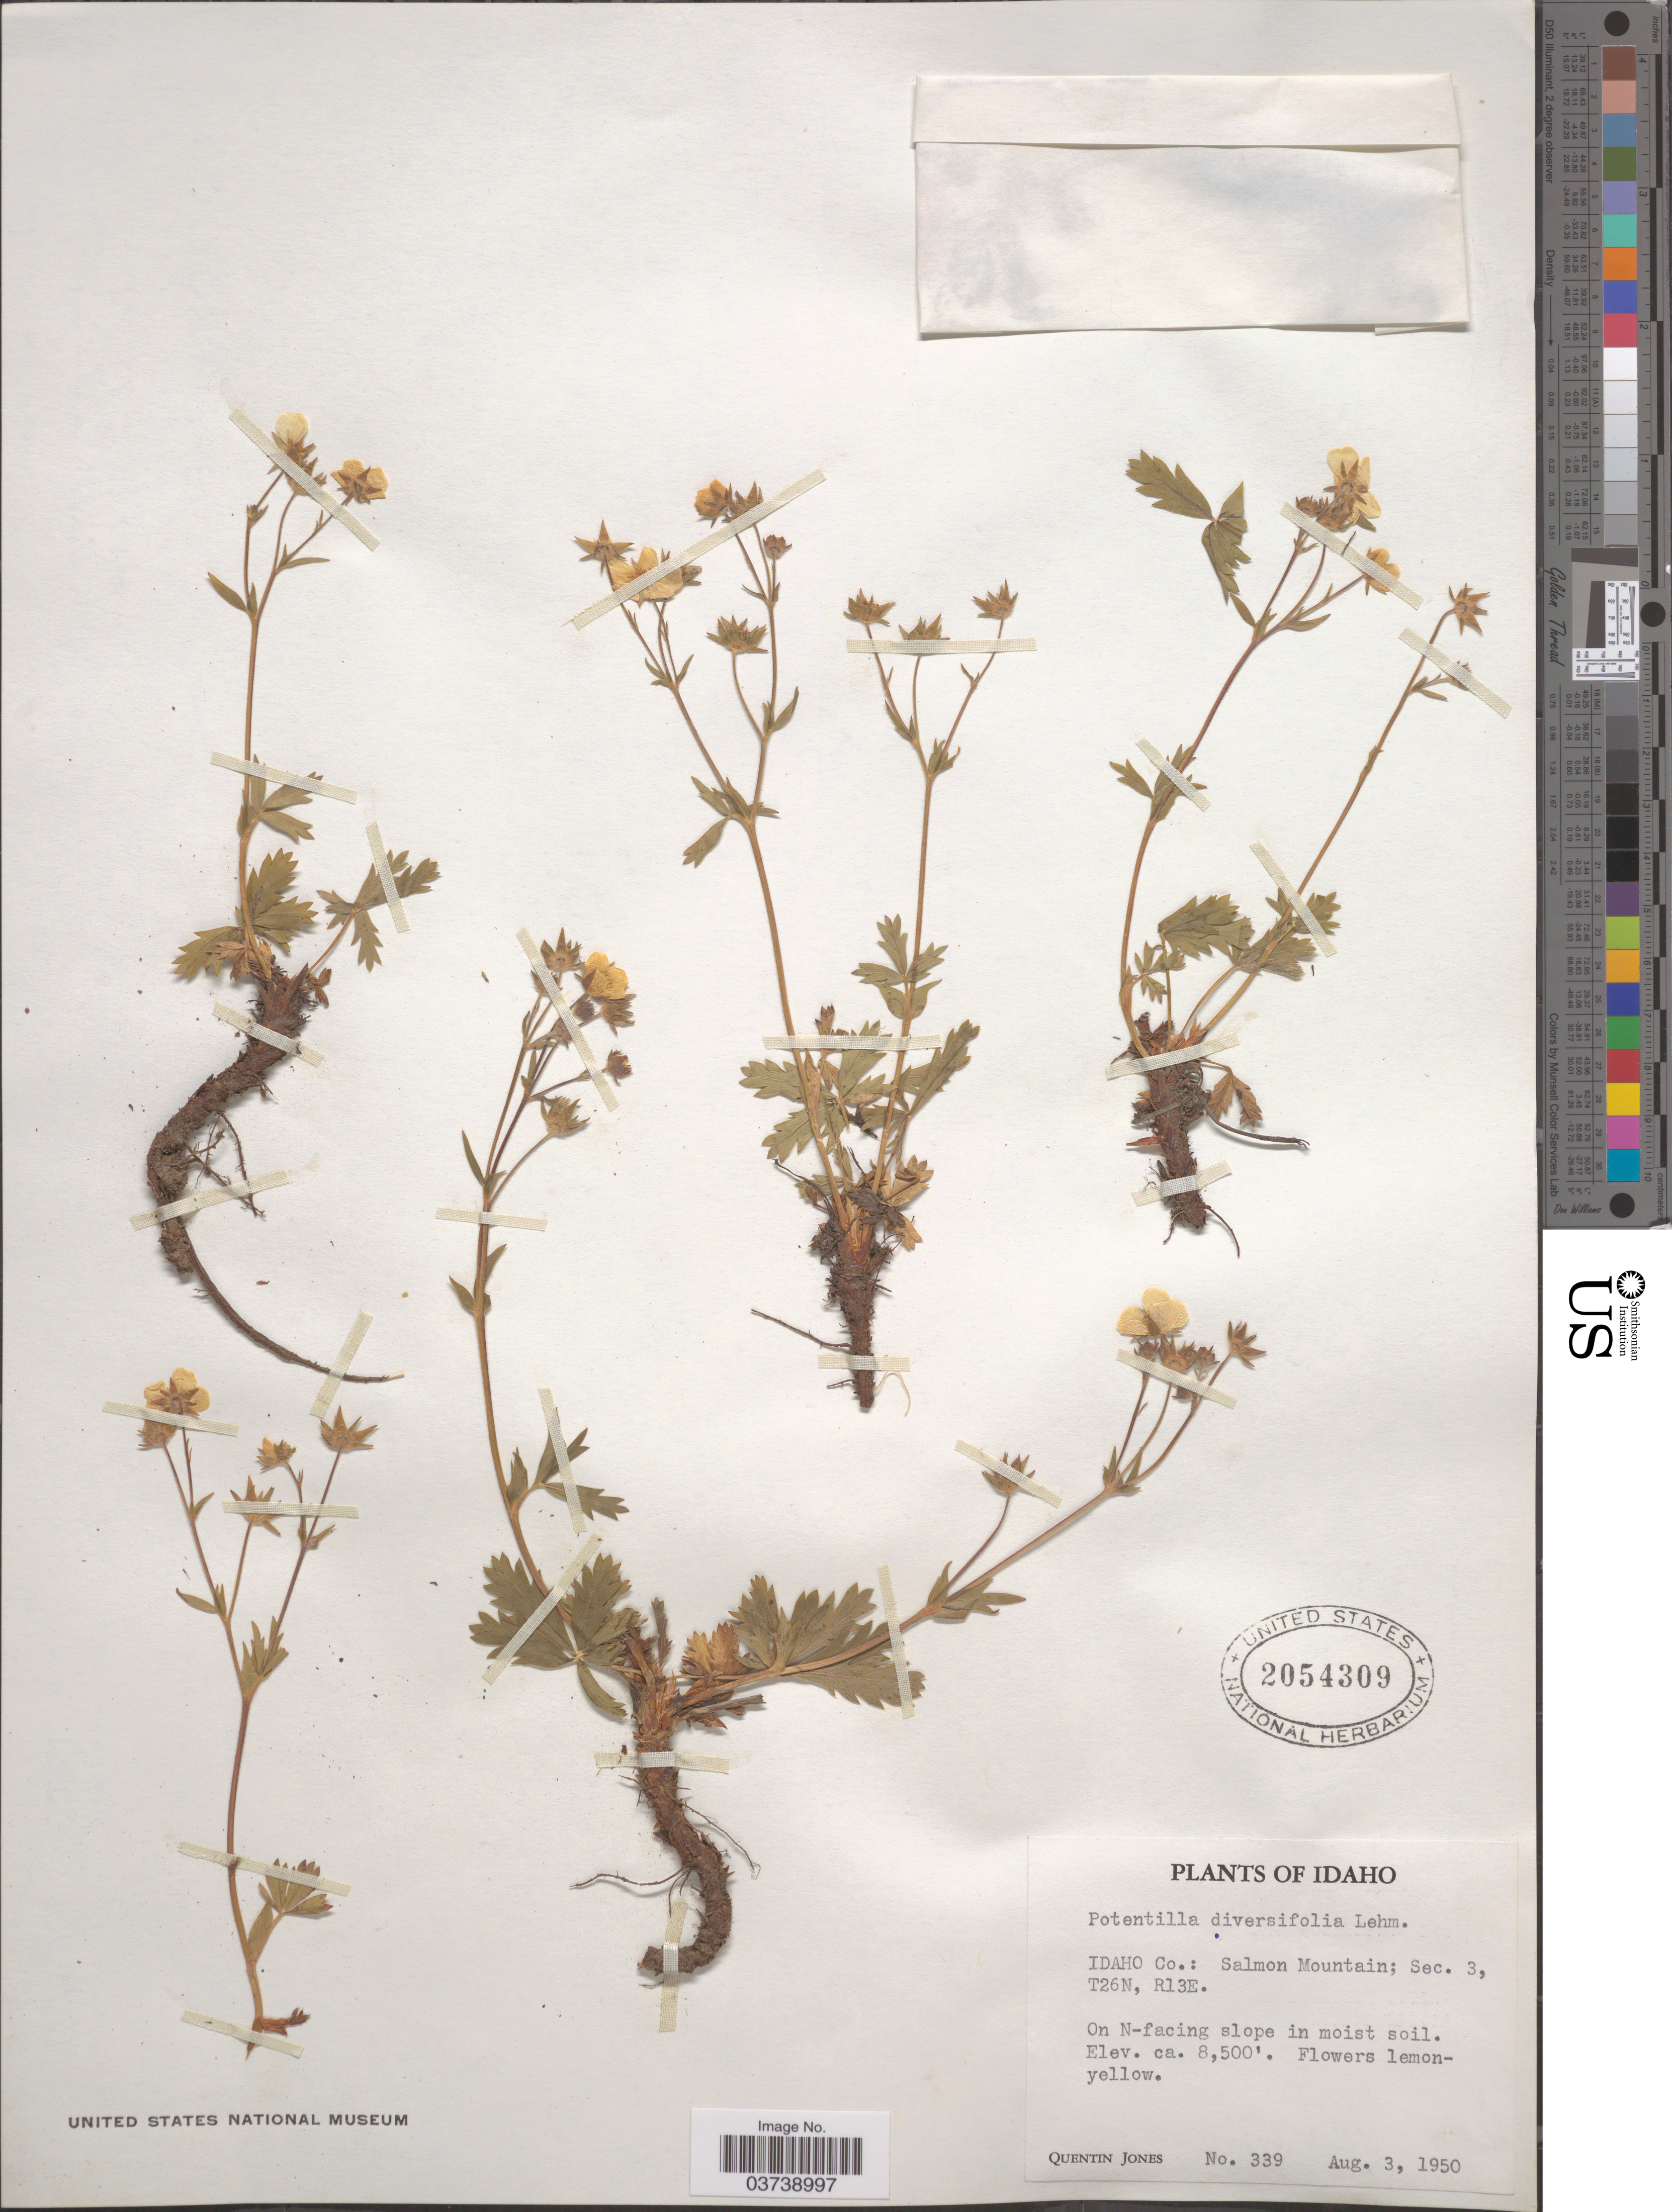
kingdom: Plantae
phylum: Tracheophyta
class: Magnoliopsida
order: Rosales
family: Rosaceae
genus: Potentilla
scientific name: Potentilla diversifolia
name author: Lehm.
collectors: Q. Jones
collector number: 339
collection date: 1950-08-03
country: United States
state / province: Idaho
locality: Idaho Co.: Salmon Mountain; Sec. 3, T26N, R13E. On N-facing slope.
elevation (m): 2591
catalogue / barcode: US 2054309